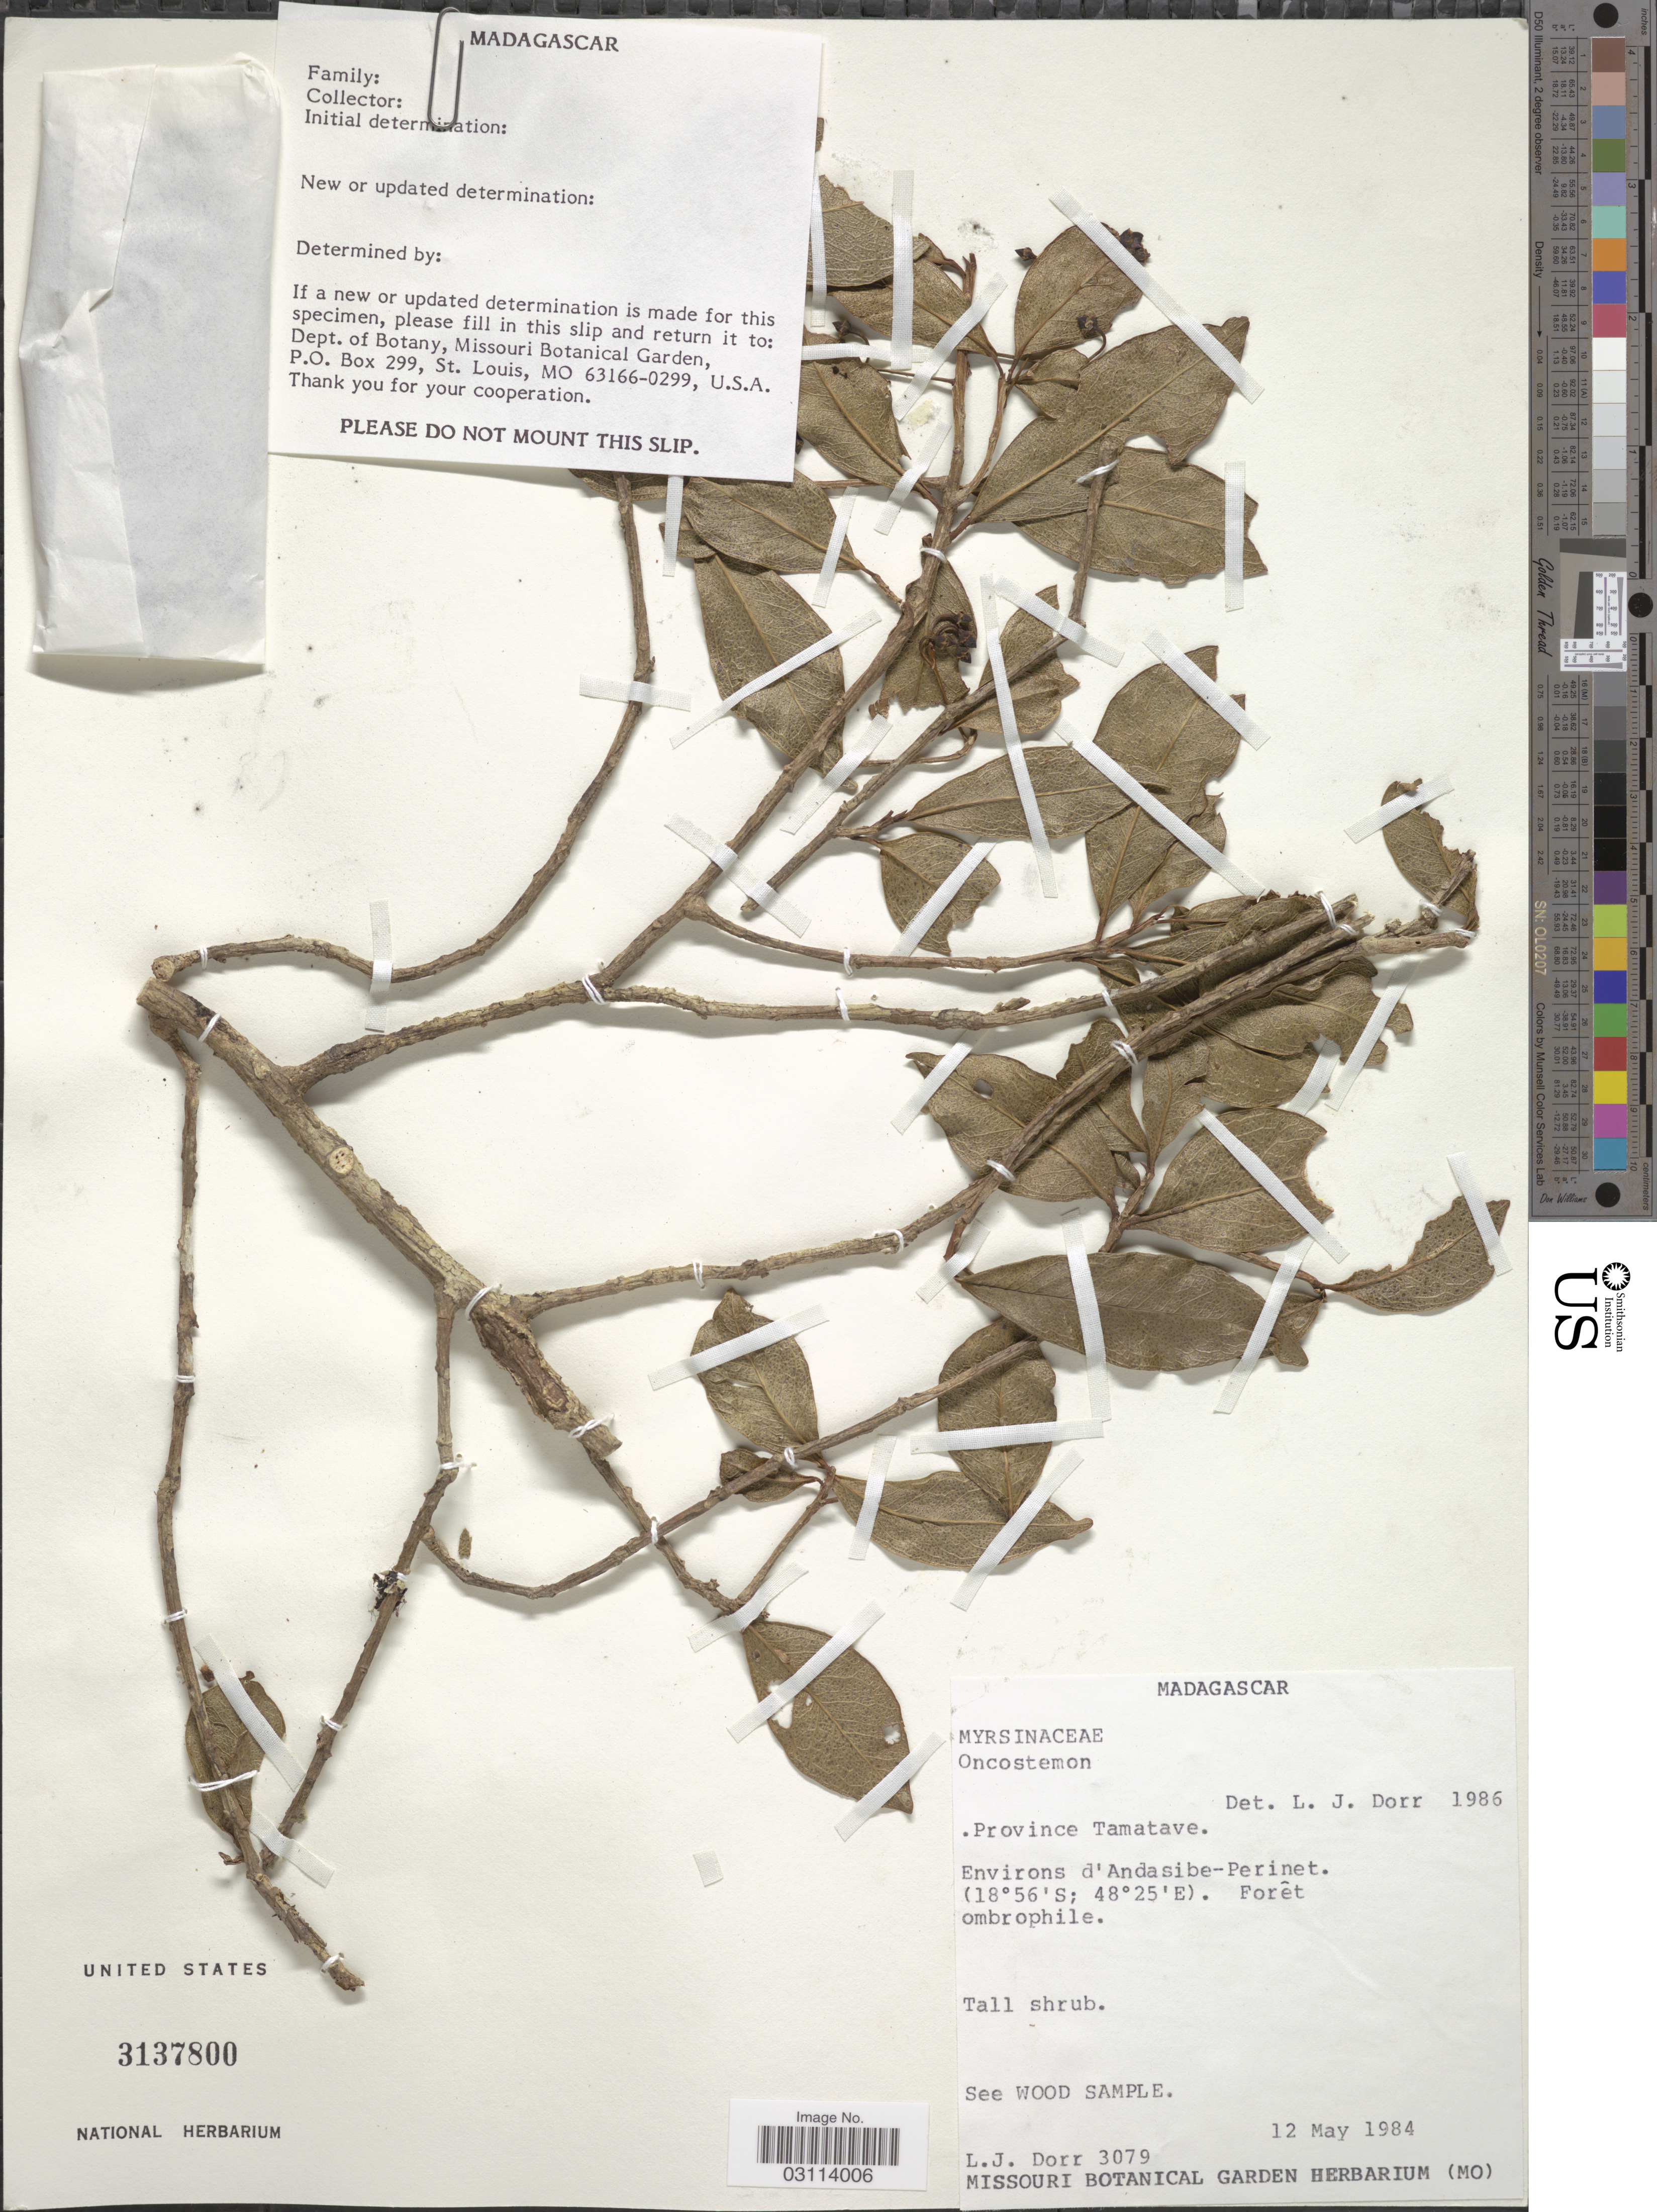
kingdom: Plantae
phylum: Tracheophyta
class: Magnoliopsida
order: Ericales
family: Primulaceae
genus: Oncostemon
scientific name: Oncostemon sp.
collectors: L. J. Dorr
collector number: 3079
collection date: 1984-05-12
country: Madagascar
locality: Province Tamatave. Environs d'Andasibe-Perinet.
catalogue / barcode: US 3137800